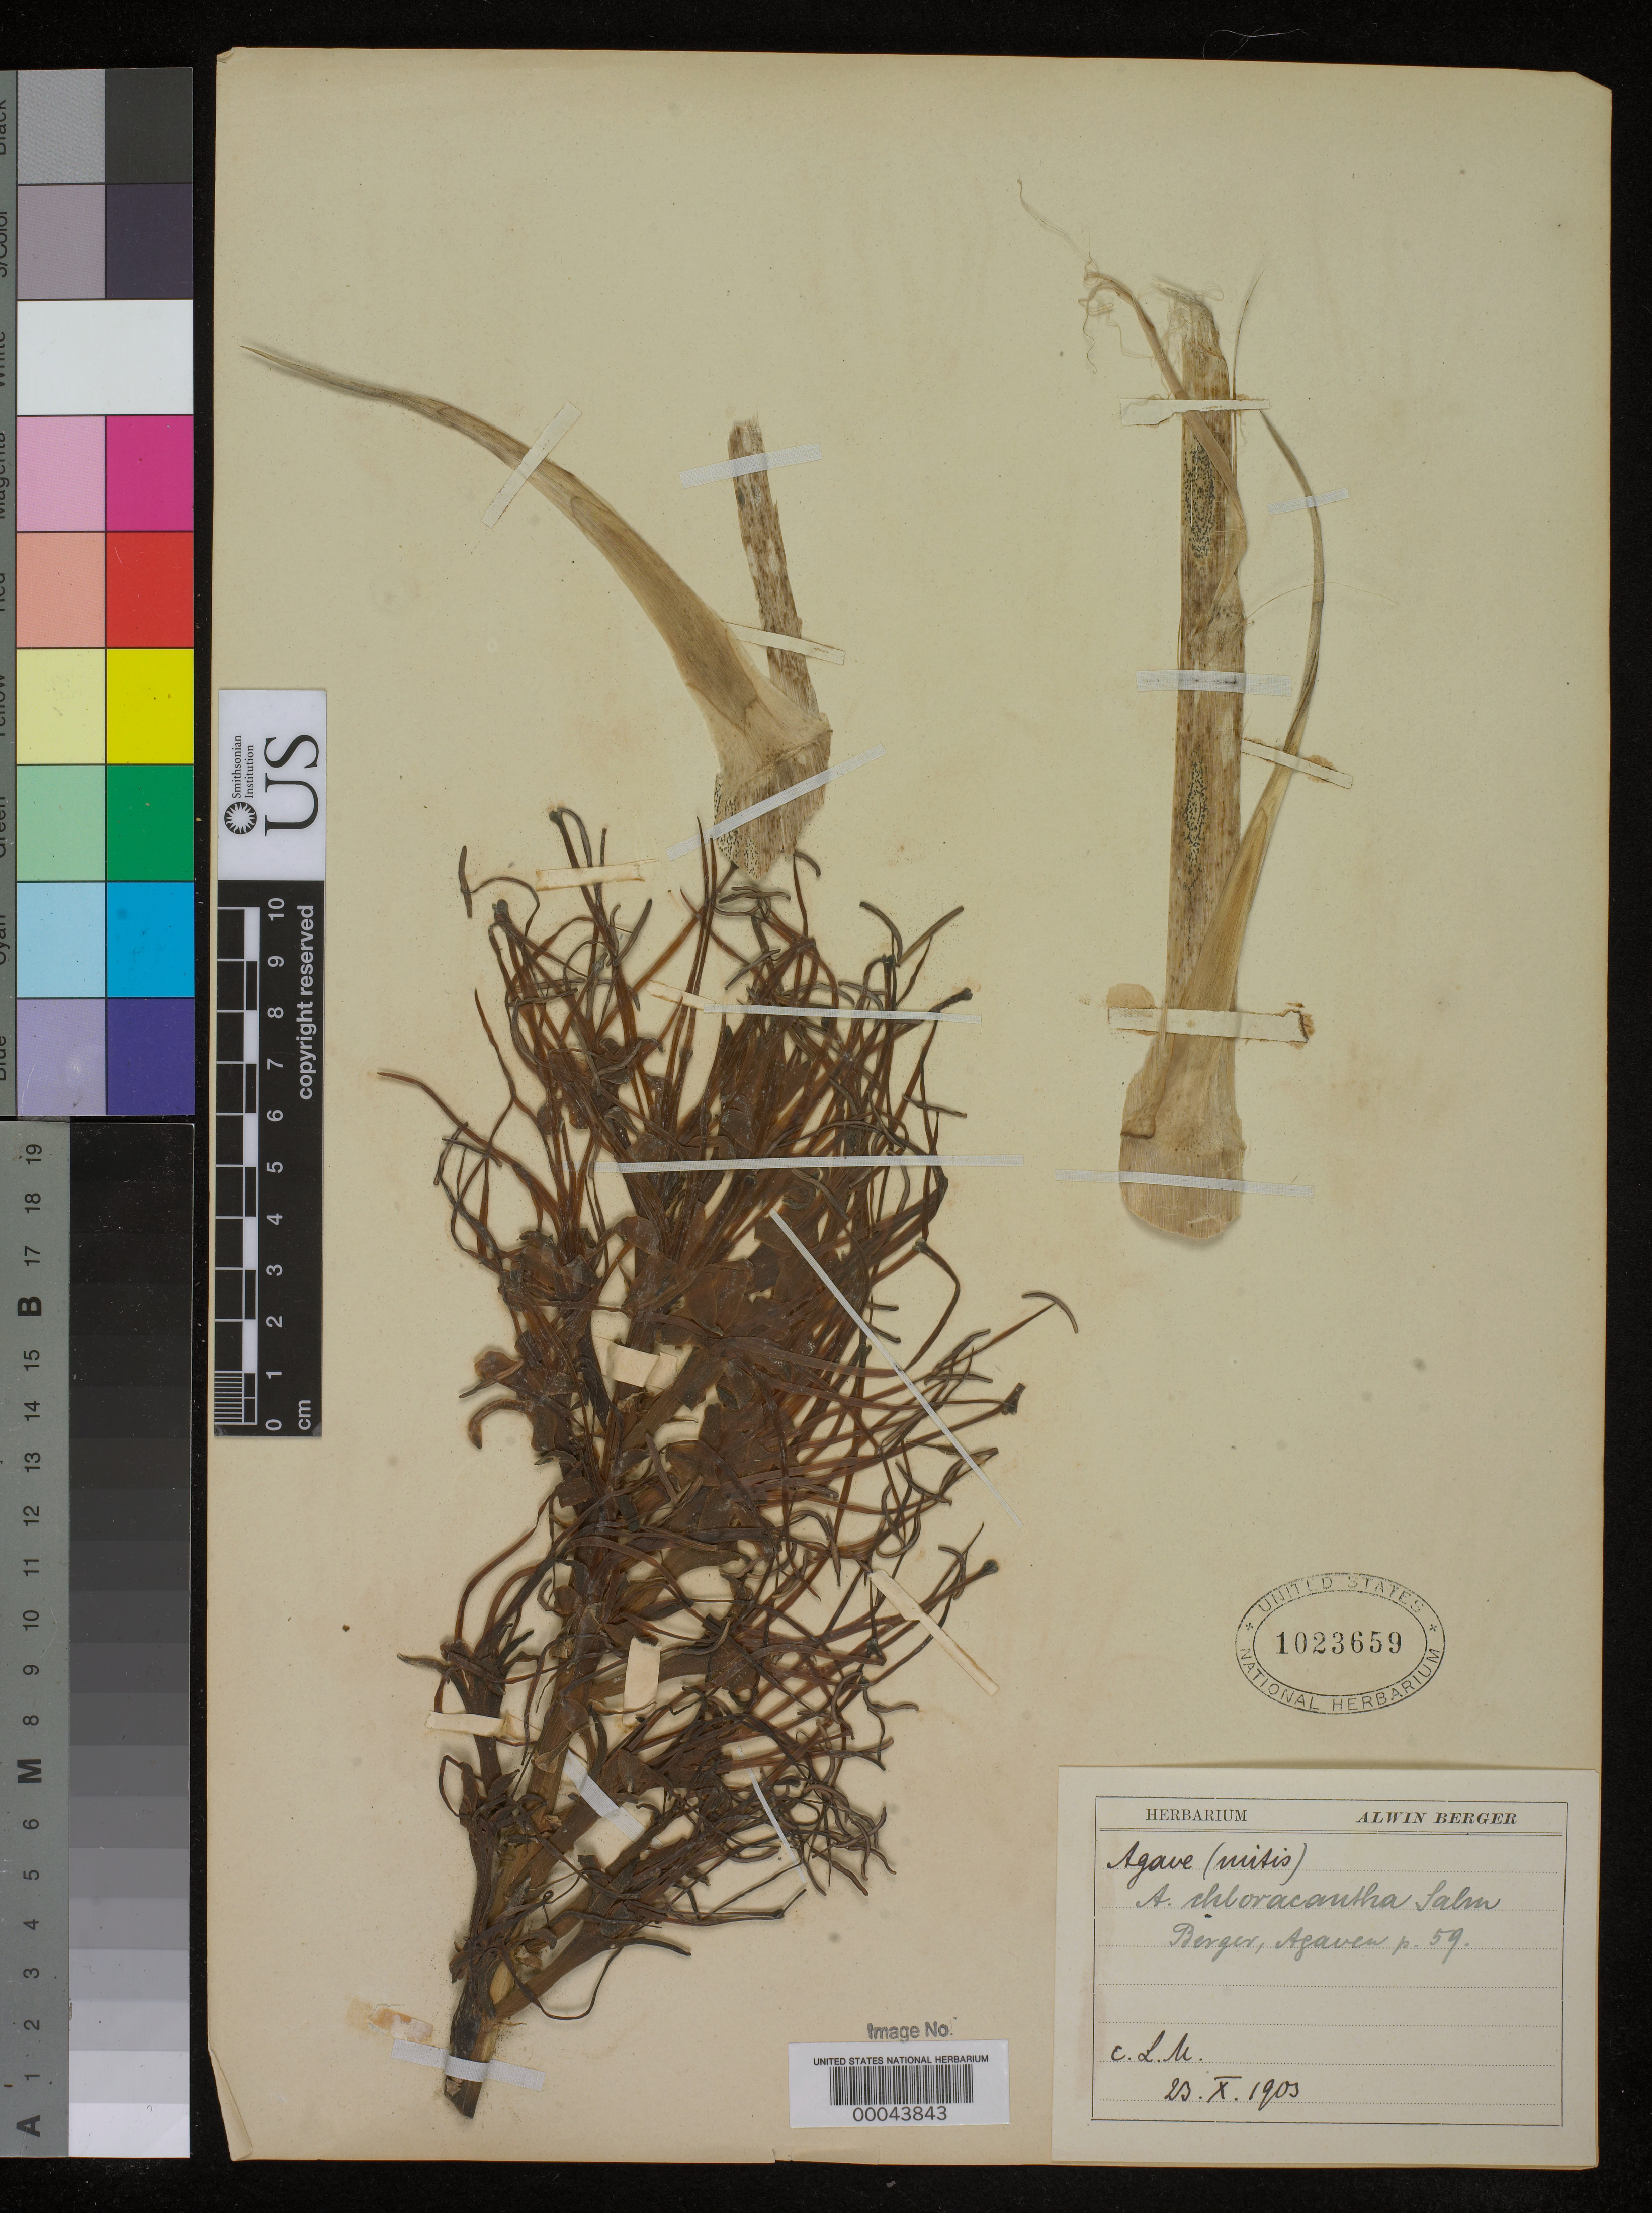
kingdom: Plantae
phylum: Tracheophyta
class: Liliopsida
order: Asparagales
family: Asparagaceae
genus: Agave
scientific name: Agave chloracantha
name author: Salm-Dyck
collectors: ex herb. A. Berger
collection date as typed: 23 Oct 1903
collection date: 1903-10-23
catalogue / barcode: US 1023659